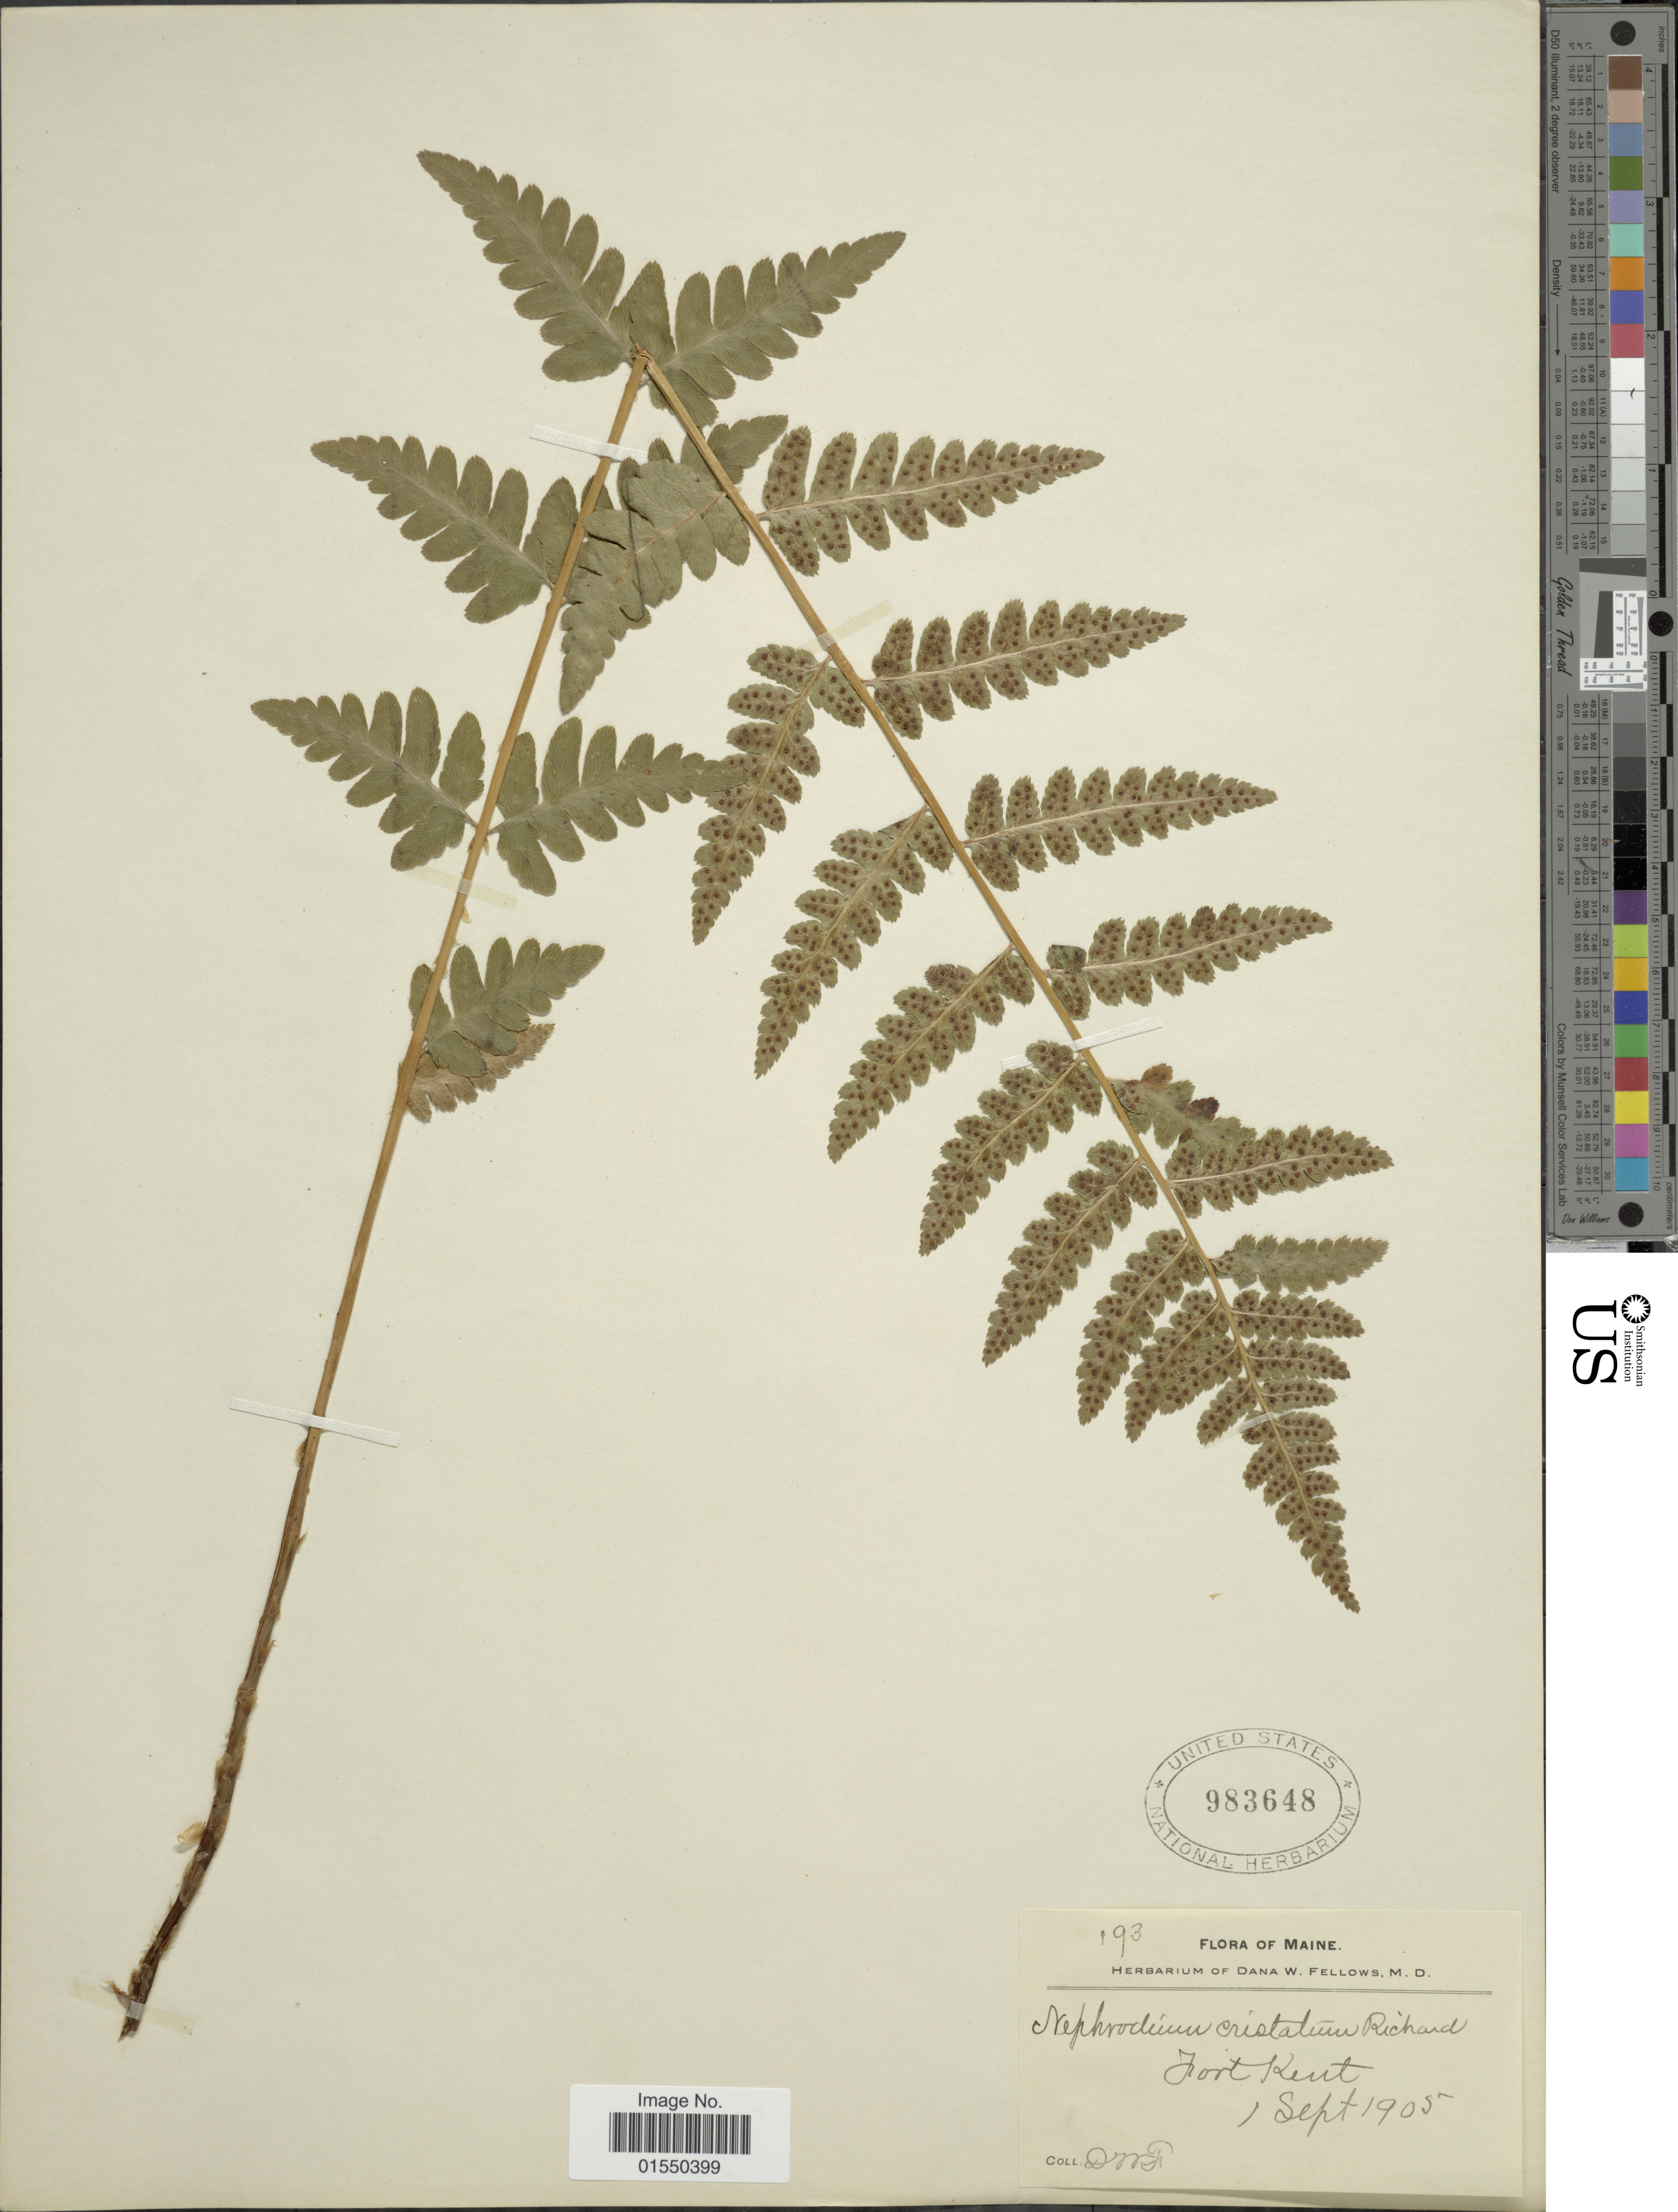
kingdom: Plantae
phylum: Tracheophyta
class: Polypodiopsida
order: Polypodiales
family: Dryopteridaceae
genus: Dryopteris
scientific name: Dryopteris cristata var. spinulosa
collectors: D. W. Fellows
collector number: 193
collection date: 1905-09-01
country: United States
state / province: Maine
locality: Fort Kent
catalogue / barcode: US 983648